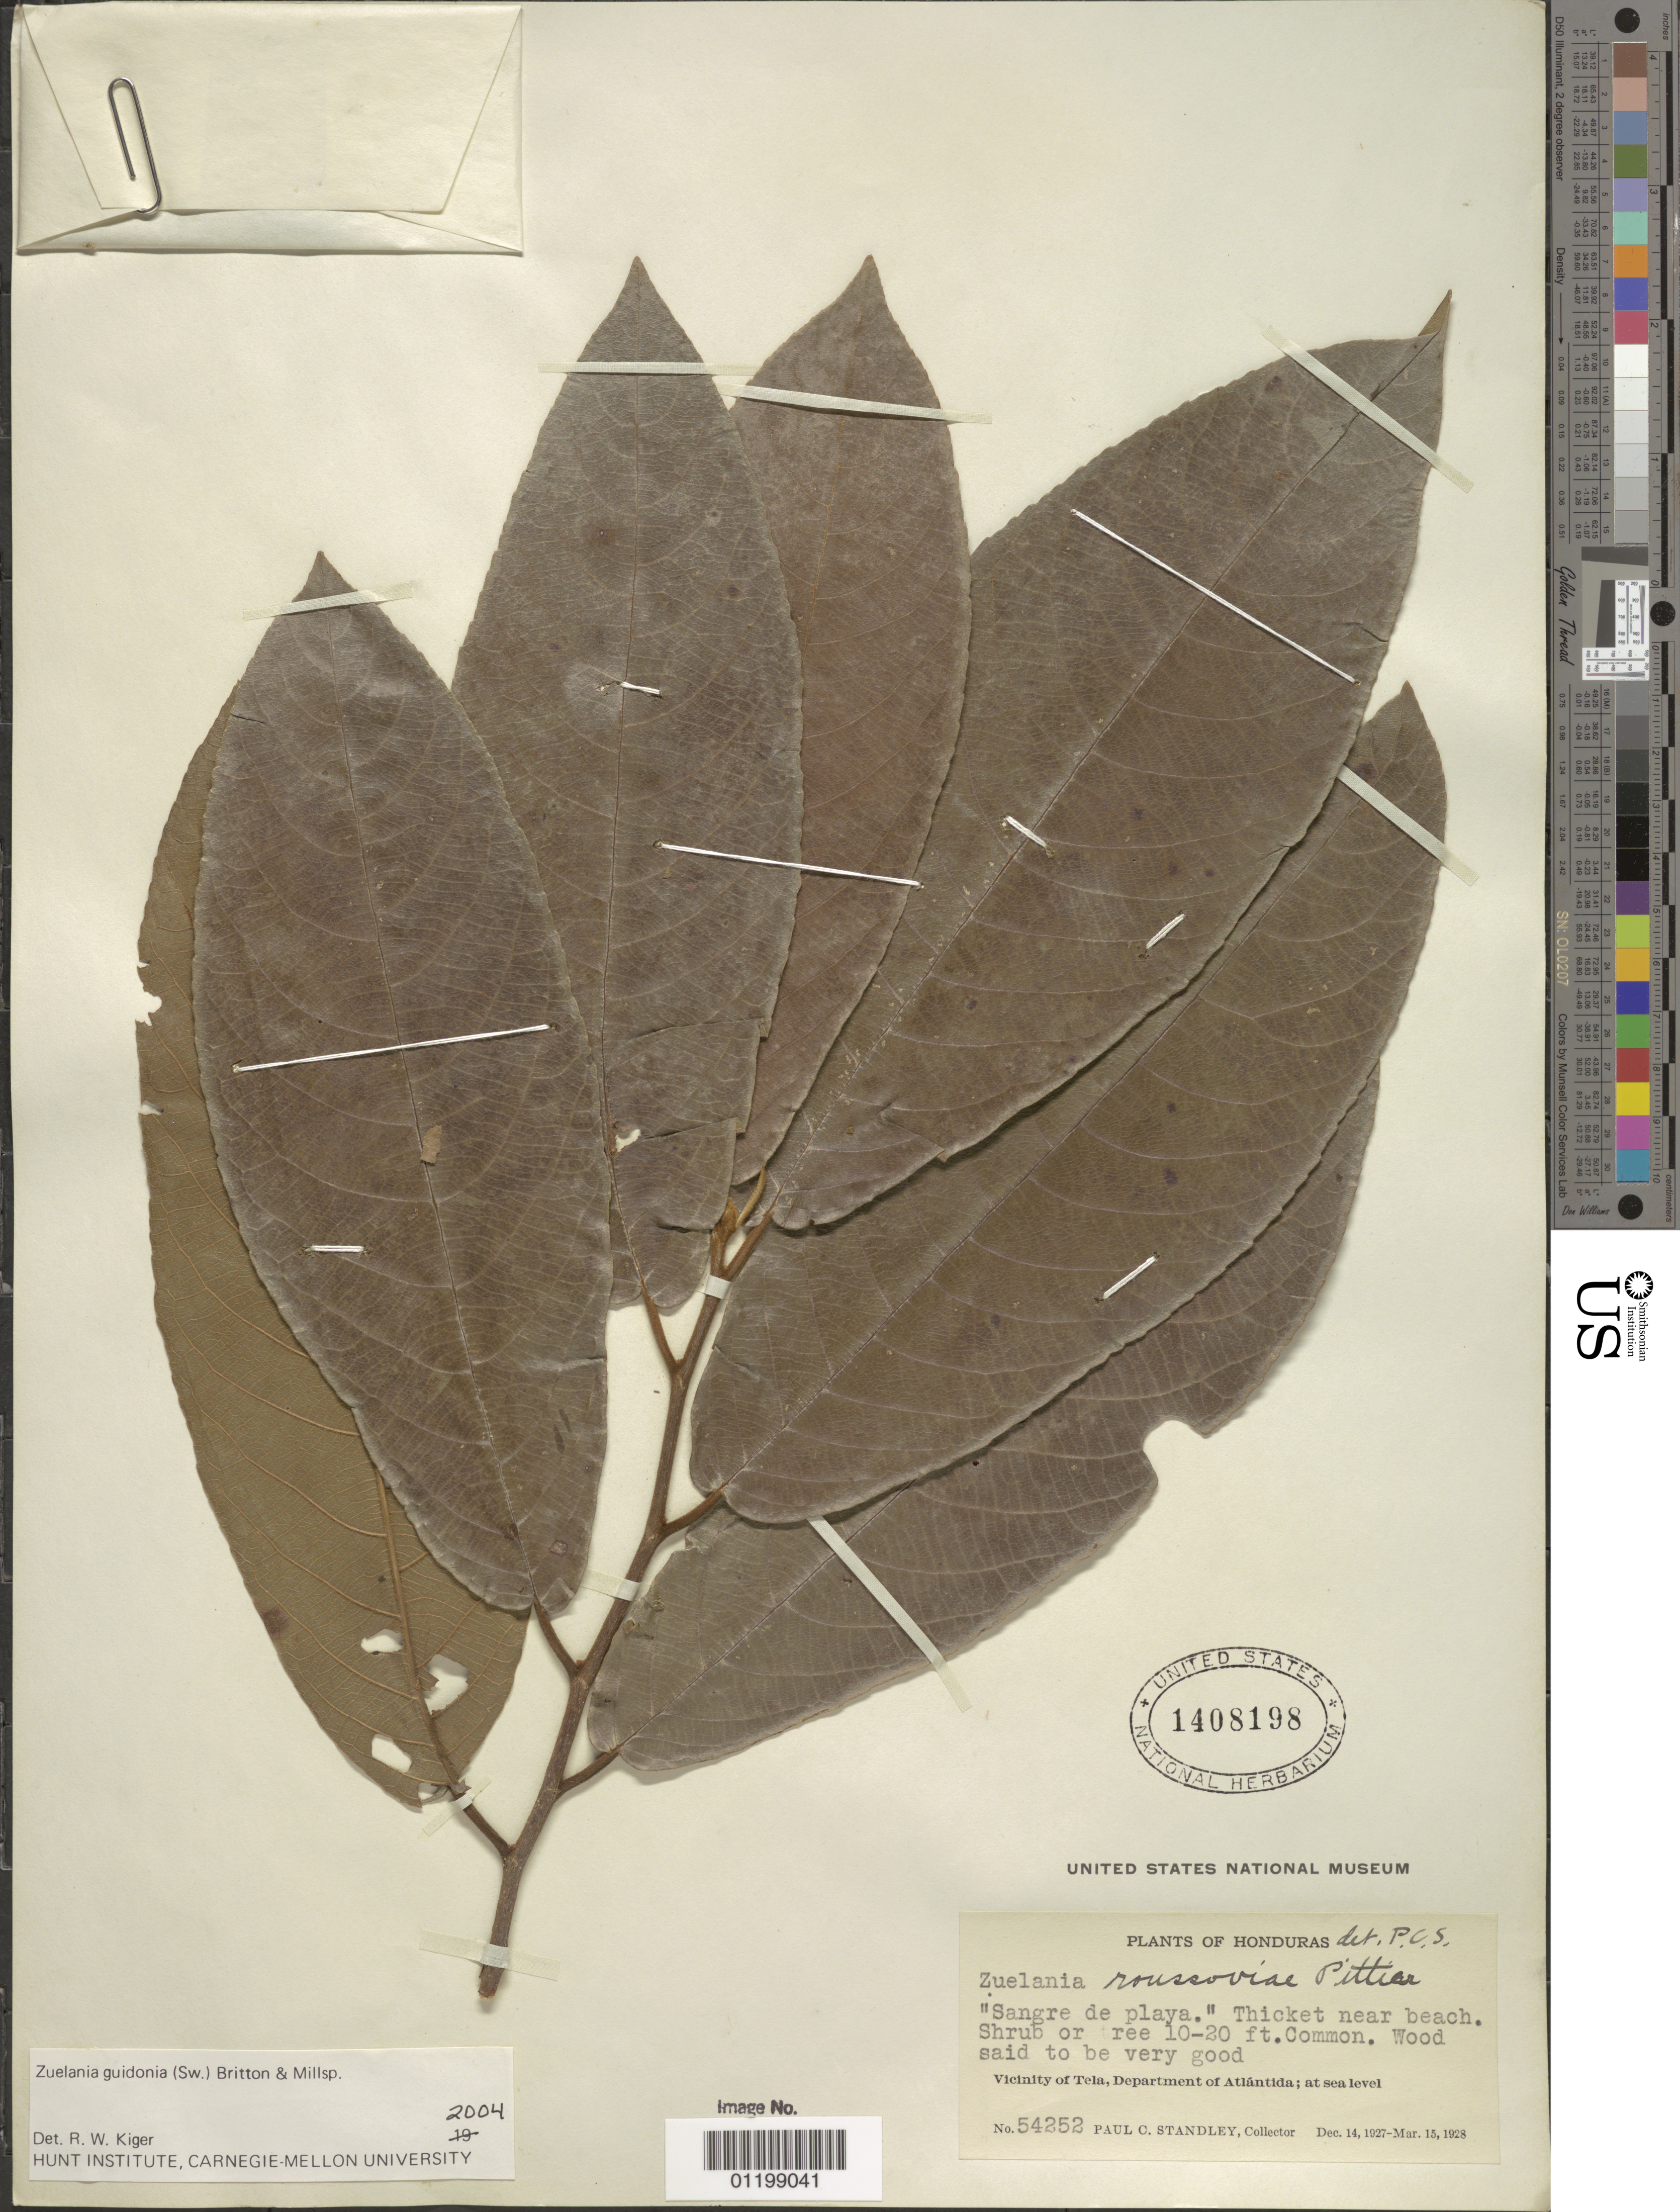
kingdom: Plantae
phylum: Tracheophyta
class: Magnoliopsida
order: Malpighiales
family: Salicaceae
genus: Casearia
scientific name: Casearia laetioides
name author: (A. Rich.) Warb.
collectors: P. C. Standley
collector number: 54252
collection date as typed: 14 Dec 1927 to 15 Mar 1928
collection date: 1927-12-14/1928-03-15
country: Honduras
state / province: Atlántida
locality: Vicinity of Tela, sea level.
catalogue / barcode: US 1408198